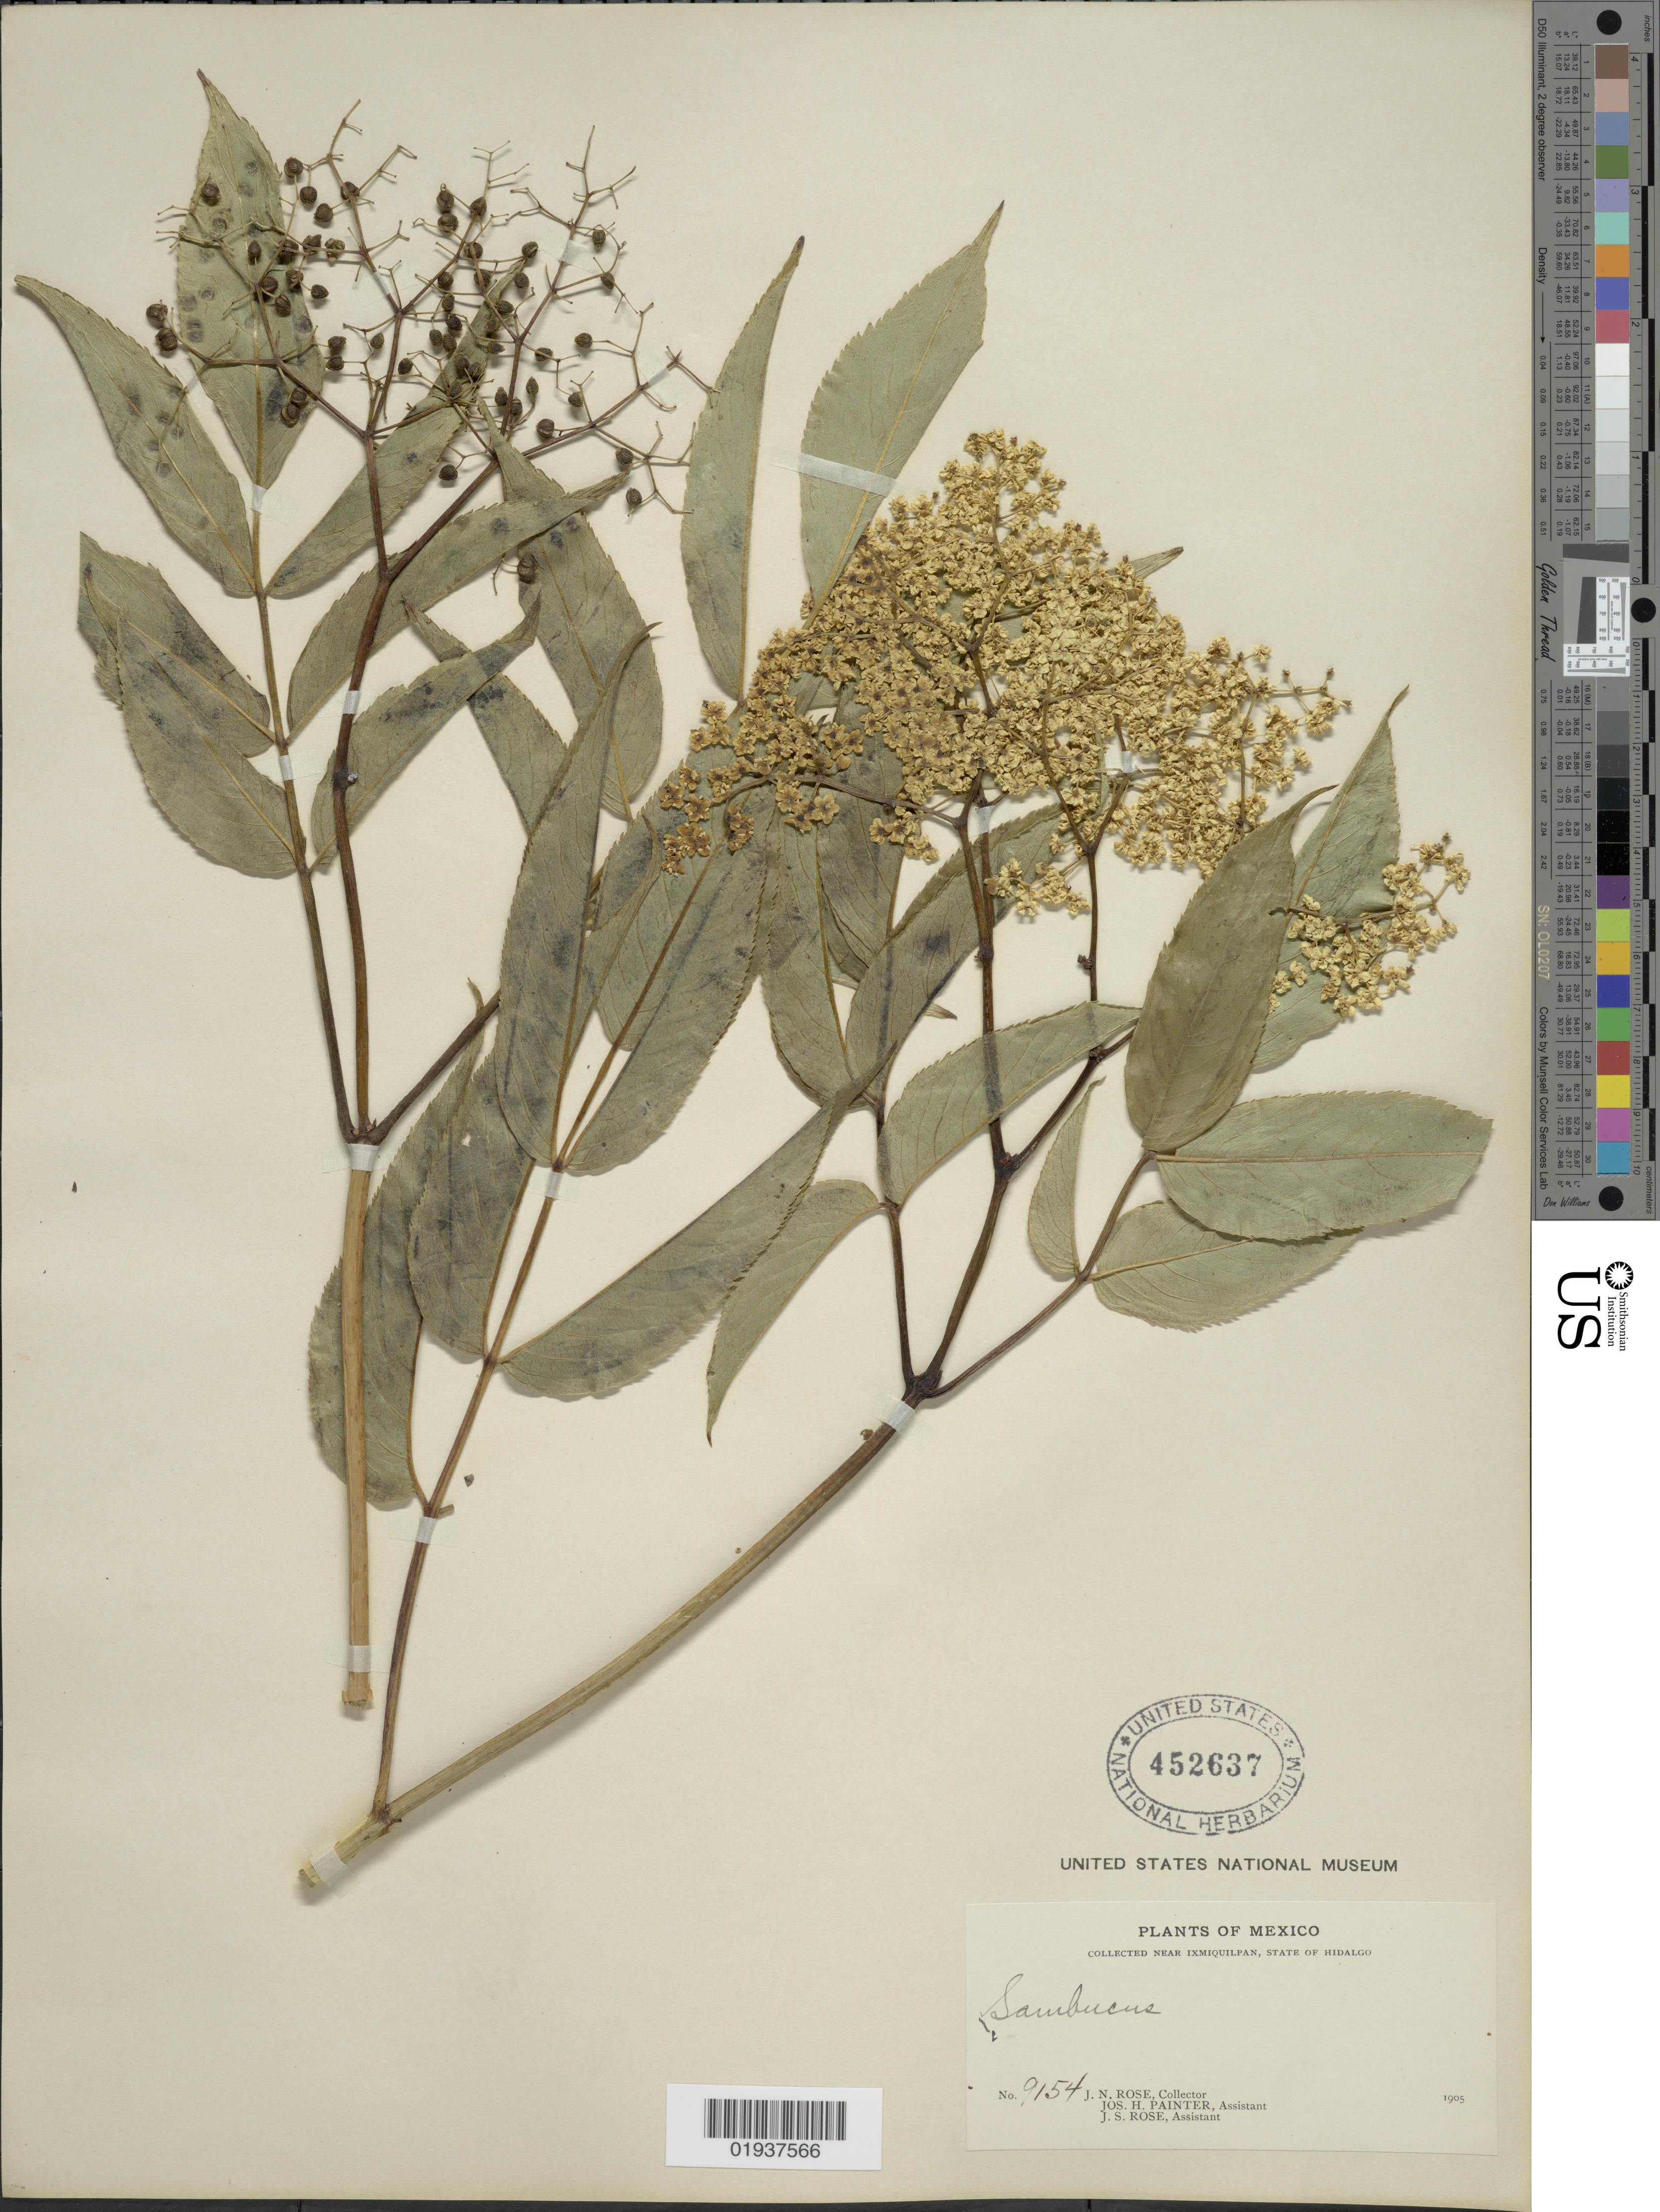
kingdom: Plantae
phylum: Tracheophyta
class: Magnoliopsida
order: Dipsacales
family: Viburnaceae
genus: Sambucus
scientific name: Sambucus mexicana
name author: C. Presl ex DC.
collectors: J. N. Rose, J. H. Painter & J. S. Rose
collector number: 9154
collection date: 1905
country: Mexico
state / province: Hidalgo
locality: Near Ixmiquilpan, State of Hidalgo.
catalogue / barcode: US 452637